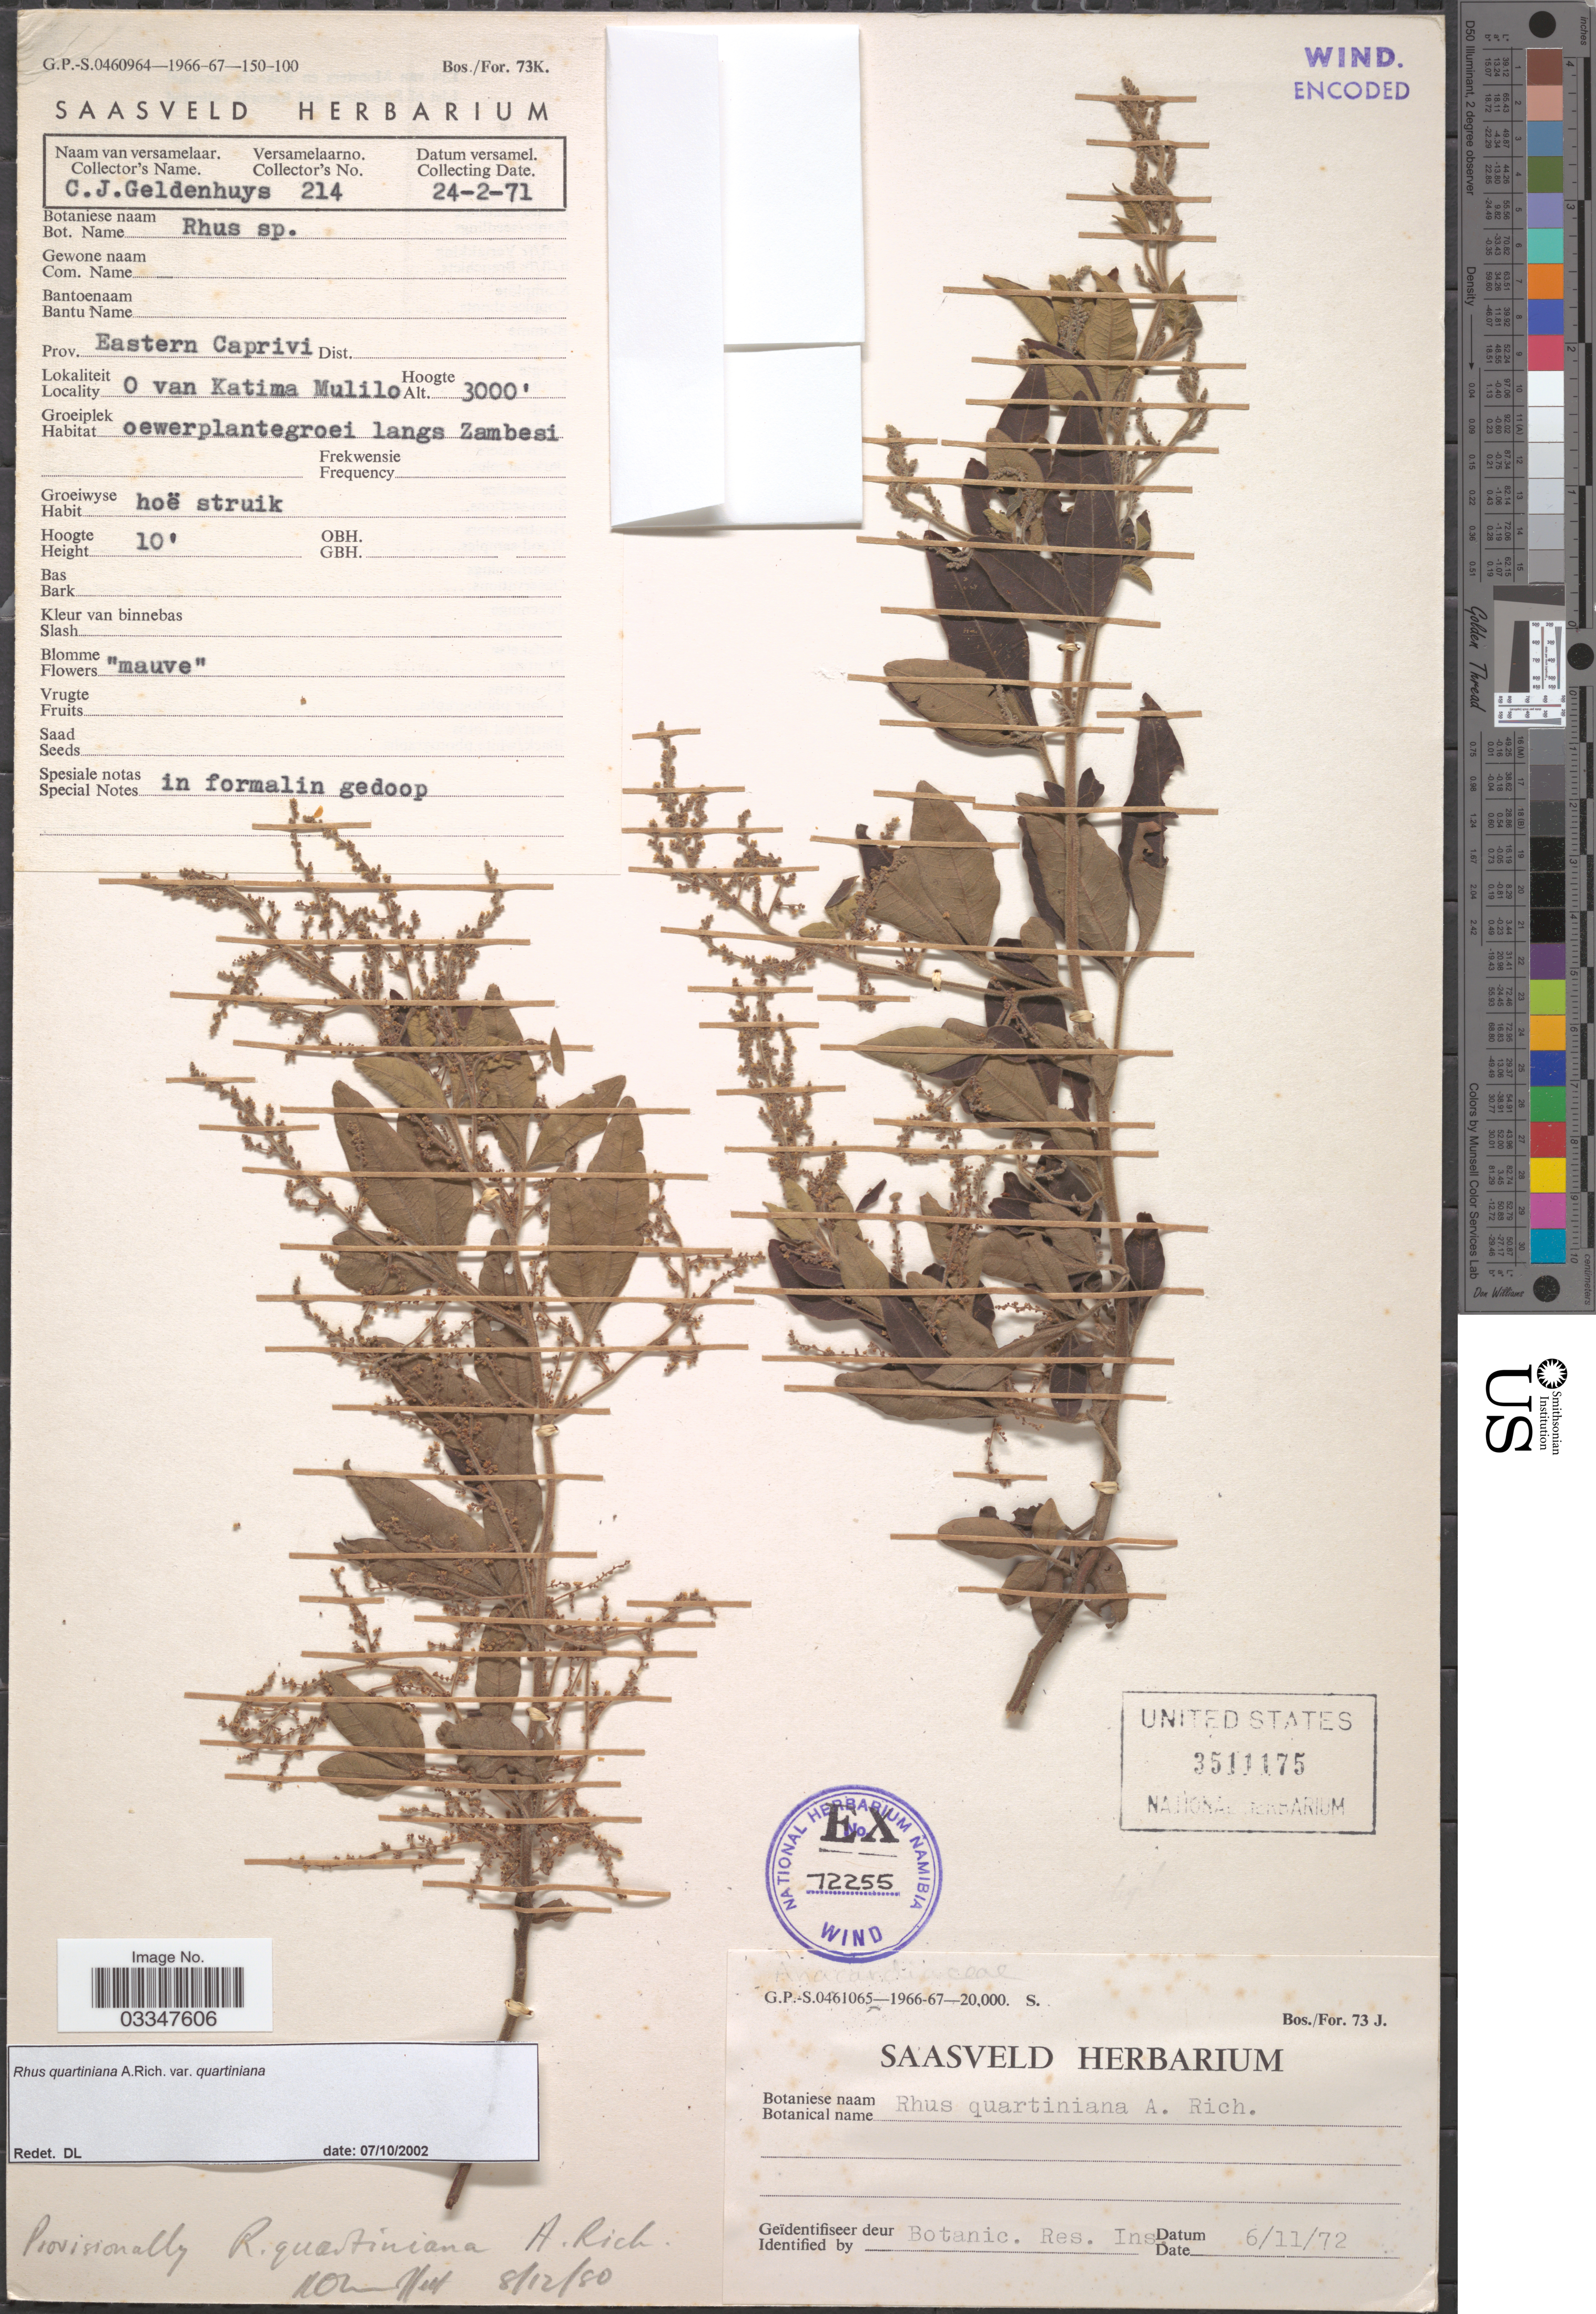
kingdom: Plantae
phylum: Tracheophyta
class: Magnoliopsida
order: Sapindales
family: Anacardiaceae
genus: Rhus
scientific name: Rhus quartiniana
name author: A. Rich.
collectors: C. Geldenhuys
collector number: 214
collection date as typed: Transcribed d/m/y: 24/2/71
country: Namibia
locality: Prov. Eastern Caprivi. O van Katima Mulilo.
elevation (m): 914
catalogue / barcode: US 3511175